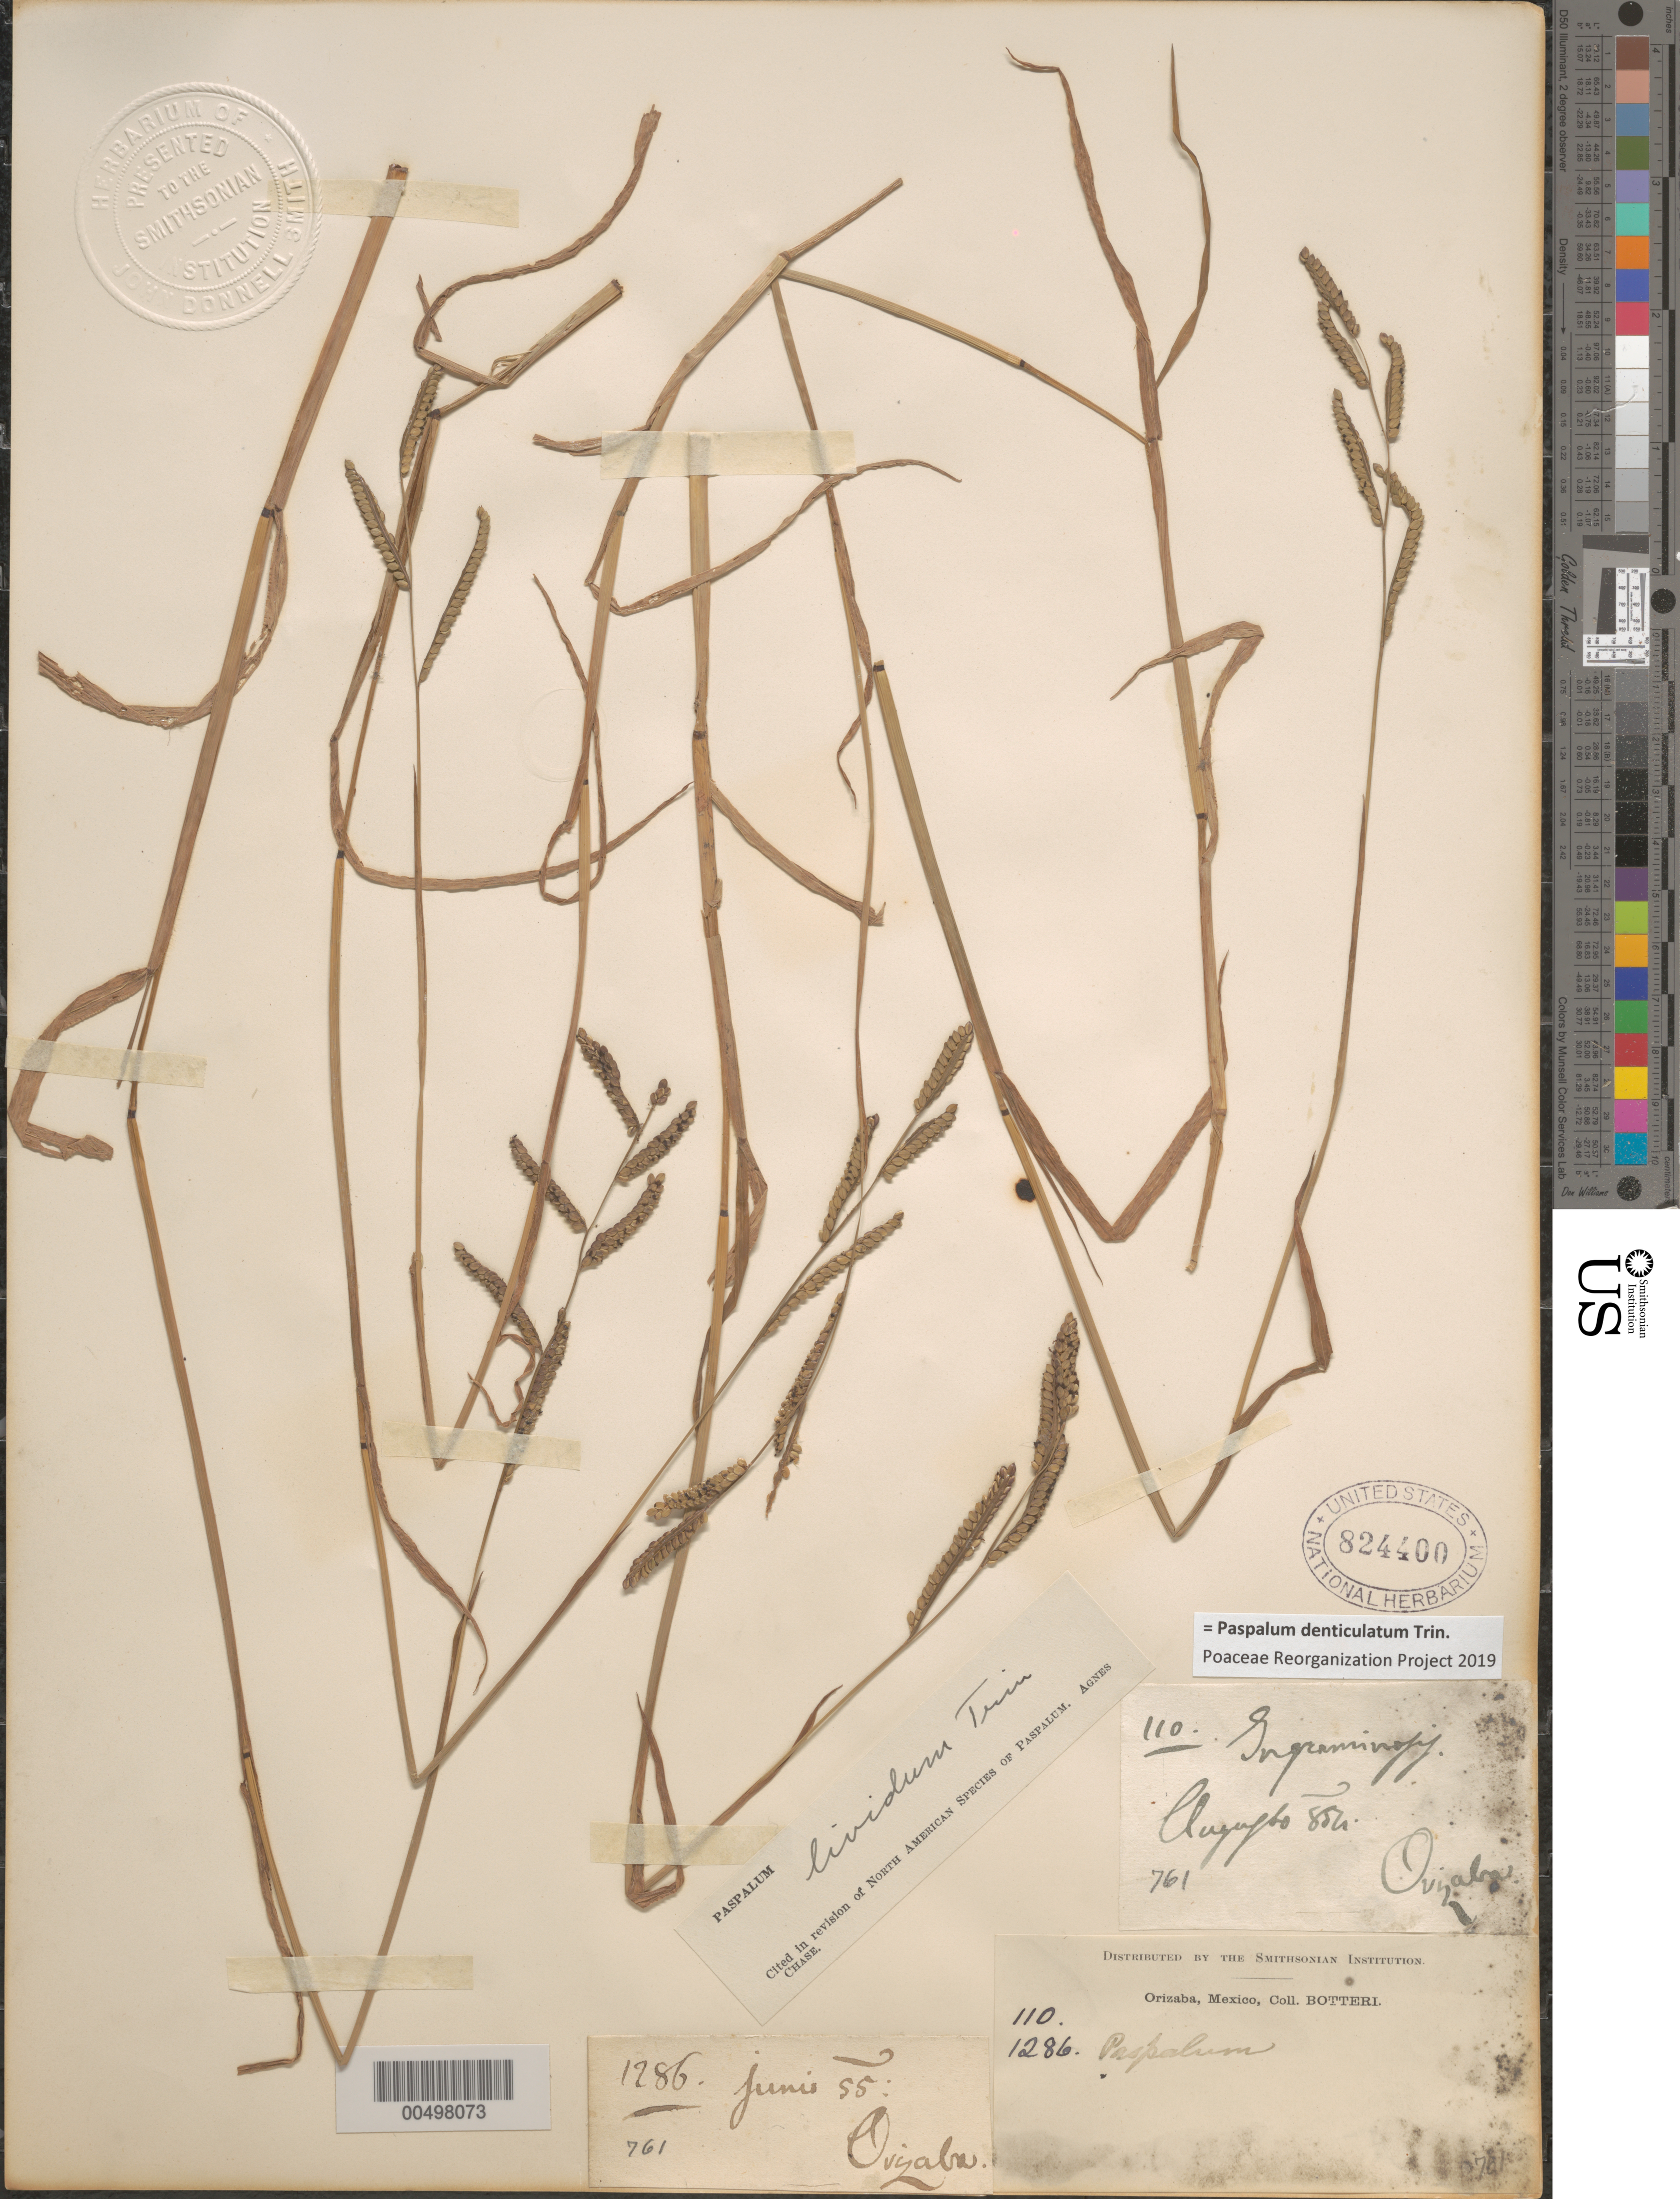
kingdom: Plantae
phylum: Tracheophyta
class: Liliopsida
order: Poales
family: Poaceae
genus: Paspalum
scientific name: Paspalum lividum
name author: Trin. in Schltdl.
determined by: Chase, [M.] Agnes, (US)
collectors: -. Botteri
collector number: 1286/110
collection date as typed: Jun 1855 and Aug 1885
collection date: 1855-06,1885-08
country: Mexico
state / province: Veracruz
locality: Orizaba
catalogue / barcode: US 824400